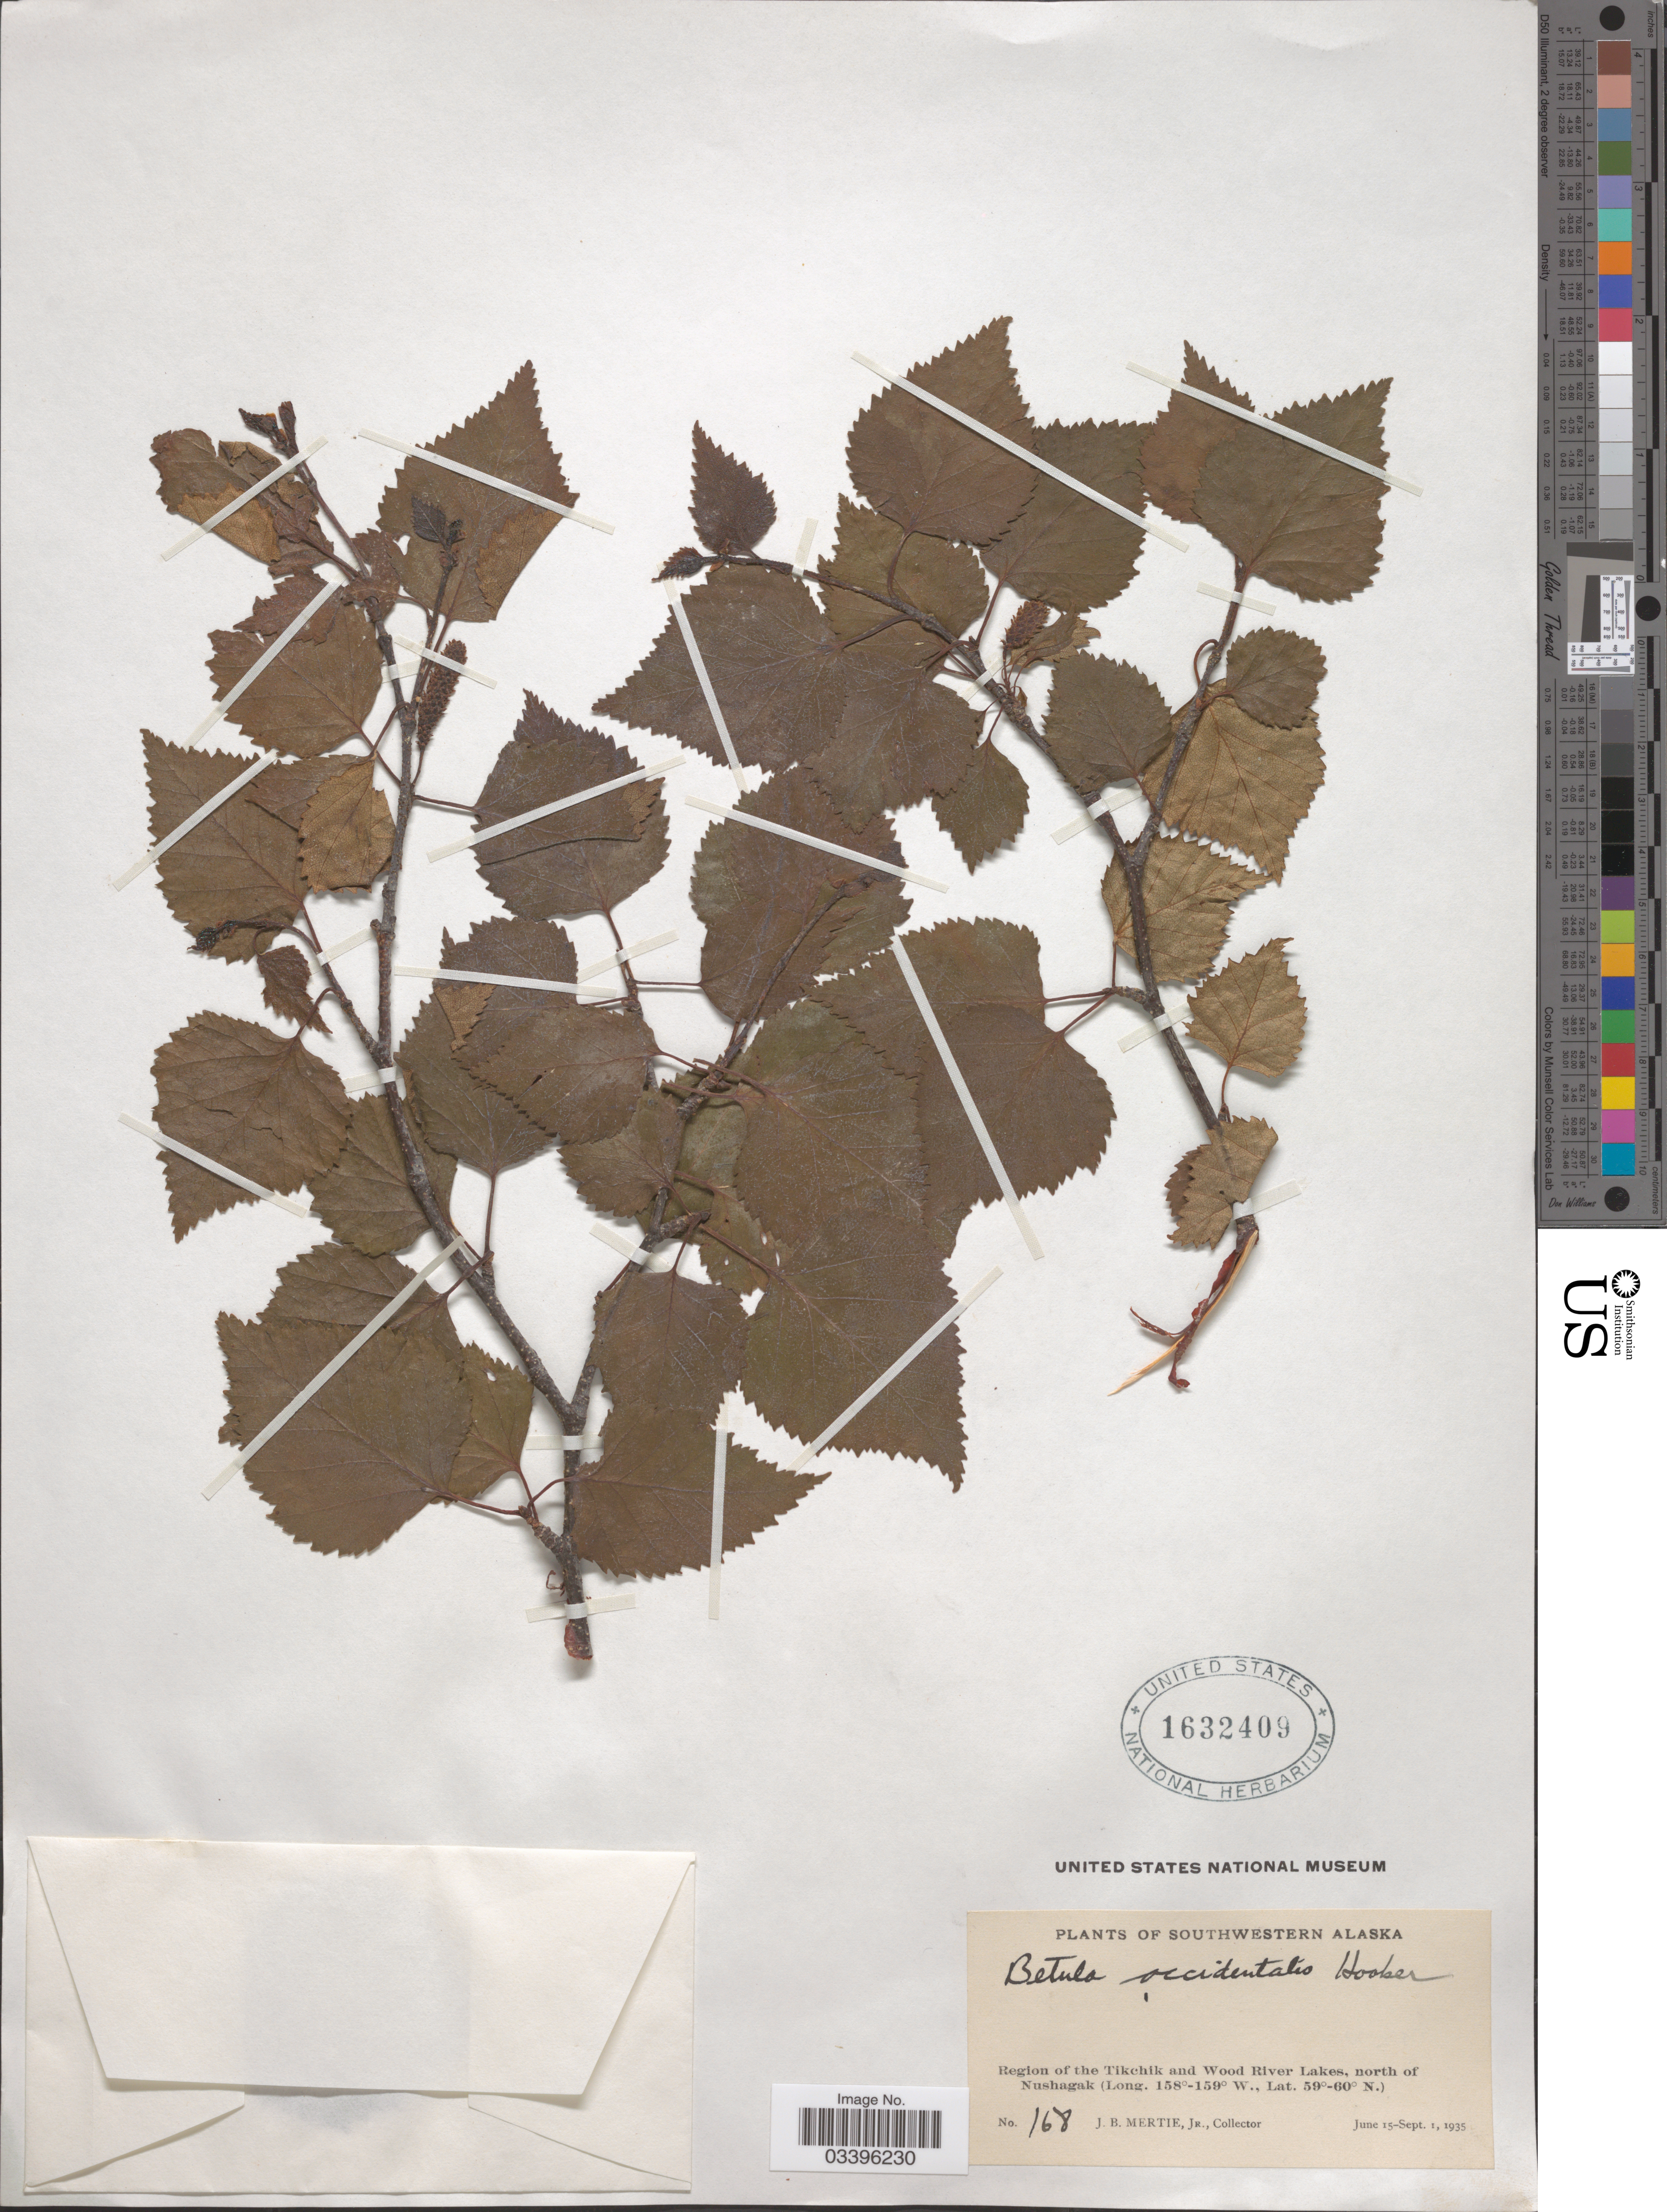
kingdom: Plantae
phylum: Tracheophyta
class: Magnoliopsida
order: Fagales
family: Betulaceae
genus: Betula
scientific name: Betula occidentalis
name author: Hook.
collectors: J. Mertie Jr.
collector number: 168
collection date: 1935-06-15/1935-09-01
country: United States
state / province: Alaska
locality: Southwestern Alaska. Region of the Tikchik and Wood River Lakes, north of Nushagak.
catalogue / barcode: US 1632409